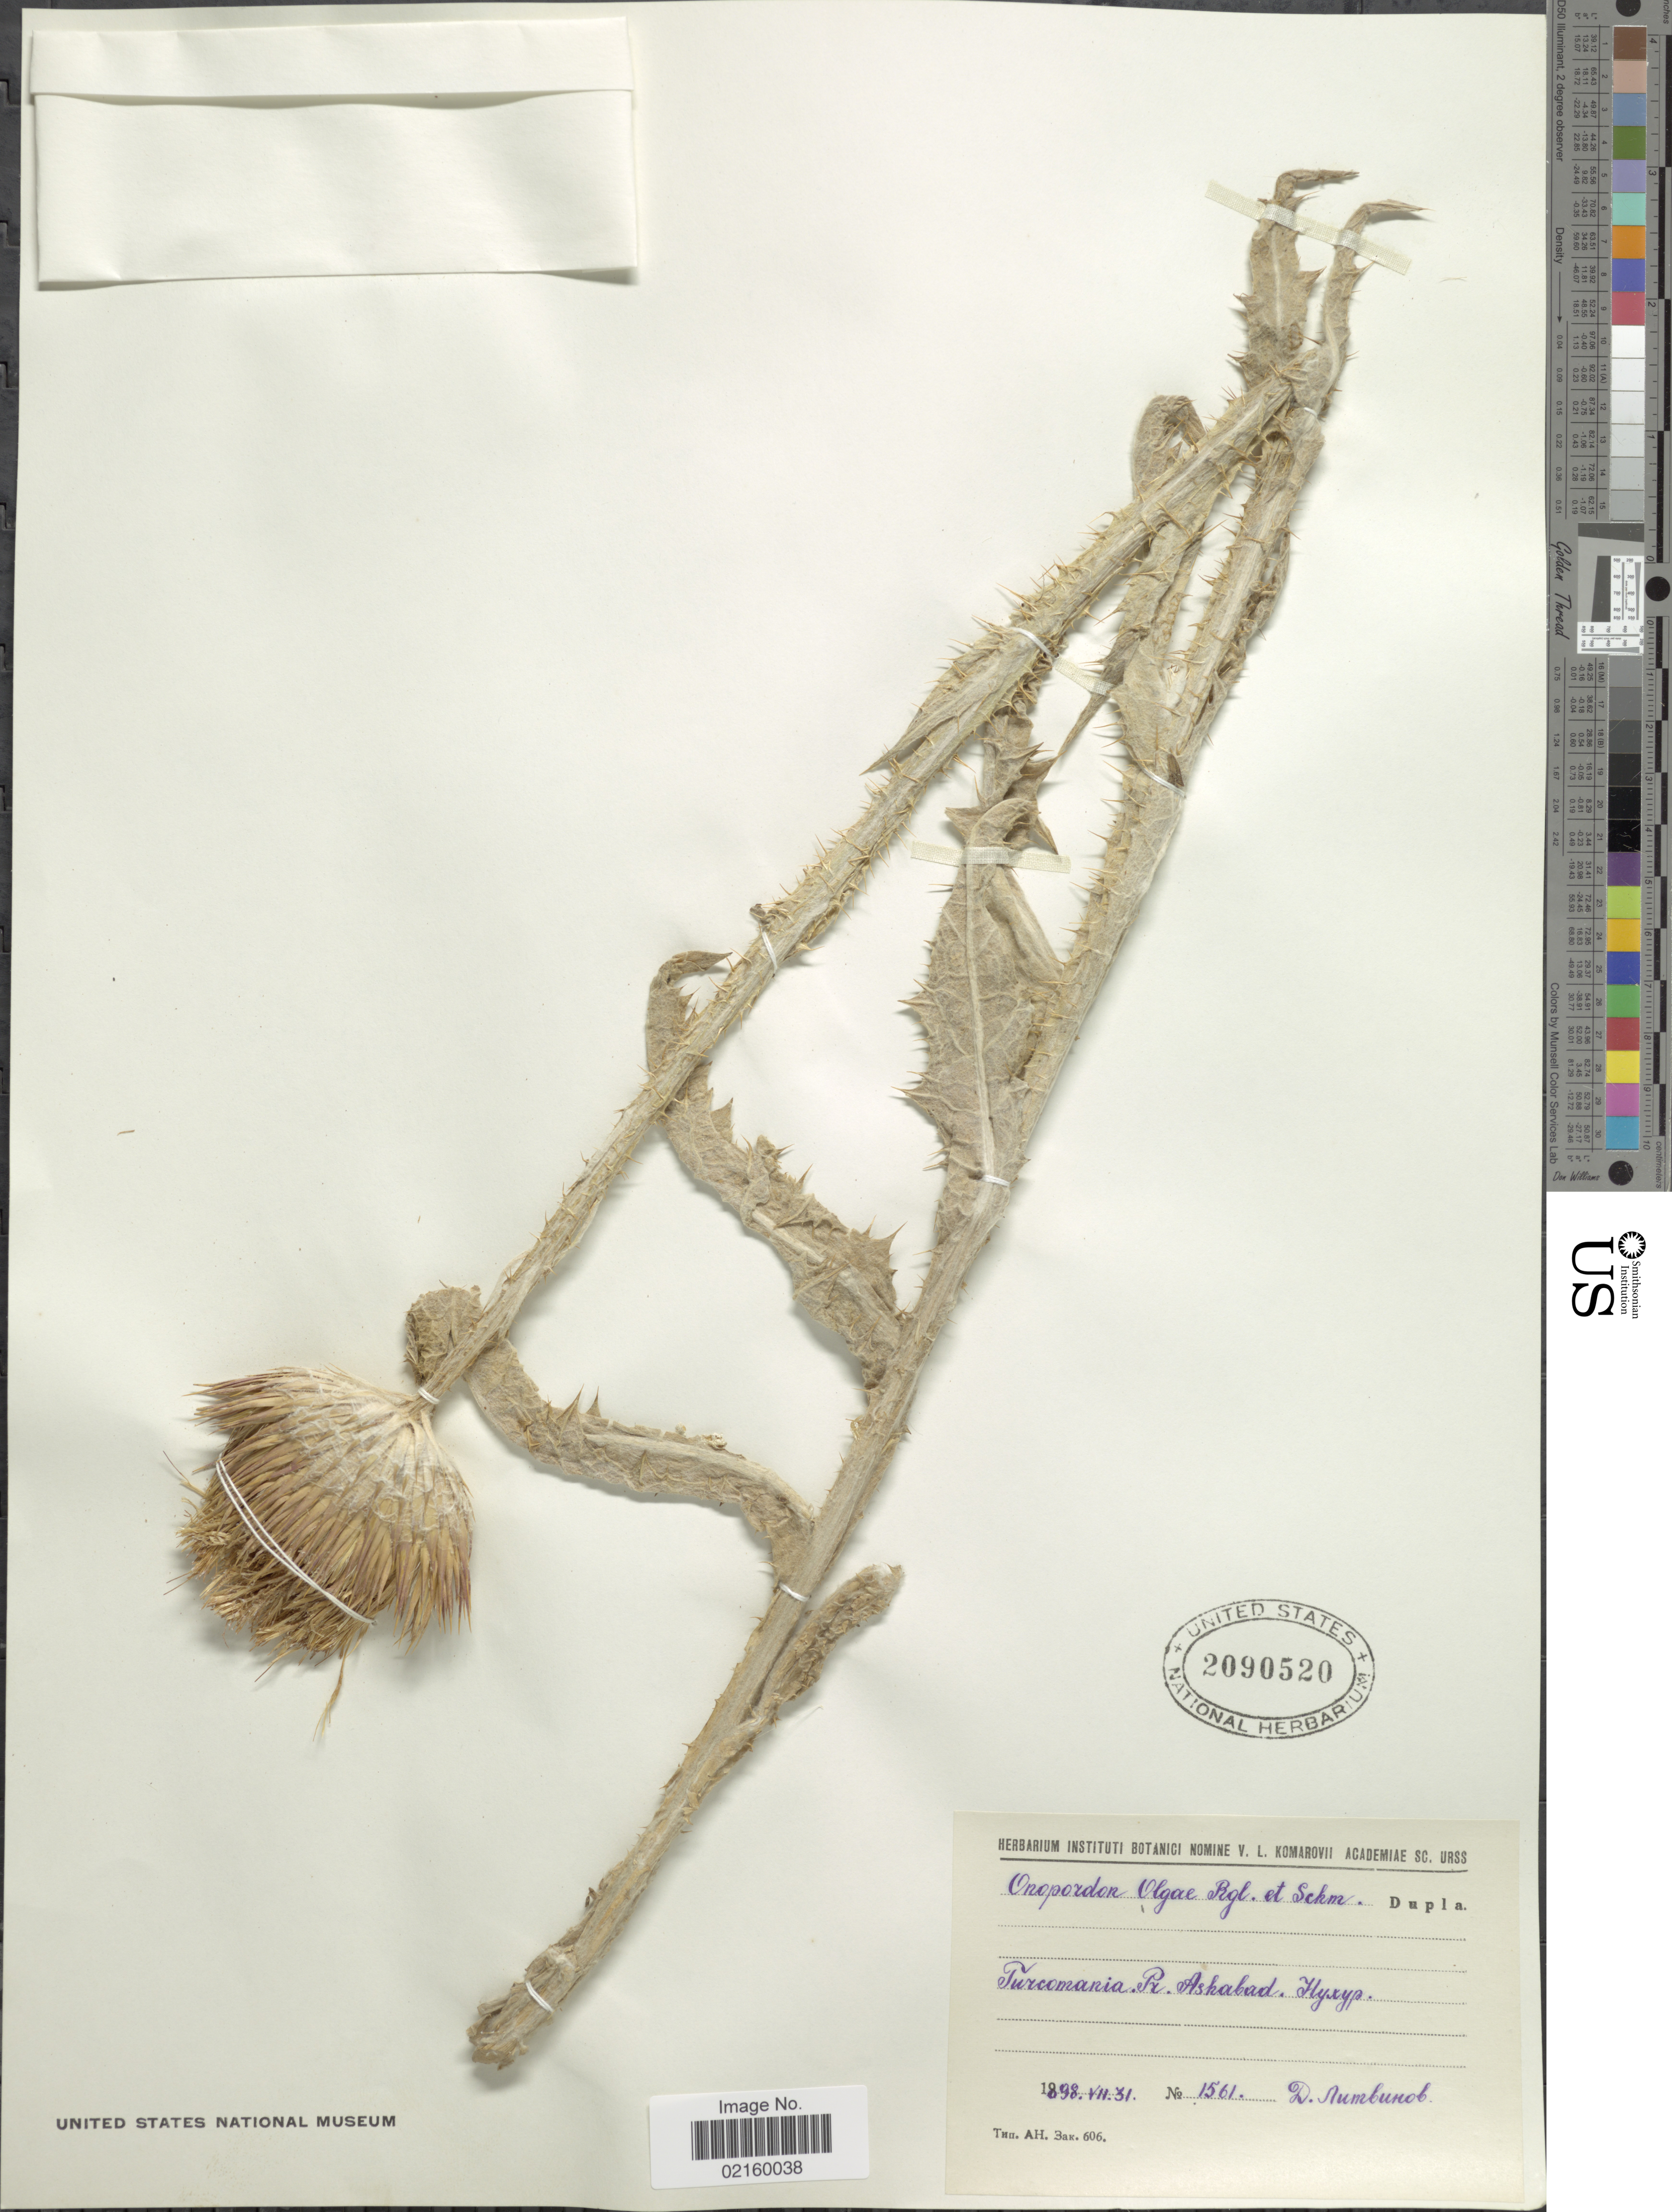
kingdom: Plantae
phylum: Tracheophyta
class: Magnoliopsida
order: Asterales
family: Asteraceae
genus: Onopordum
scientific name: Onopordum olgae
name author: Regel & Schmalh.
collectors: D. Numbunob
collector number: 1561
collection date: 1898-07-31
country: Turkmenistan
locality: Turcomania, Pr. Askabad, [Foreign script]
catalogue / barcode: US 2090520